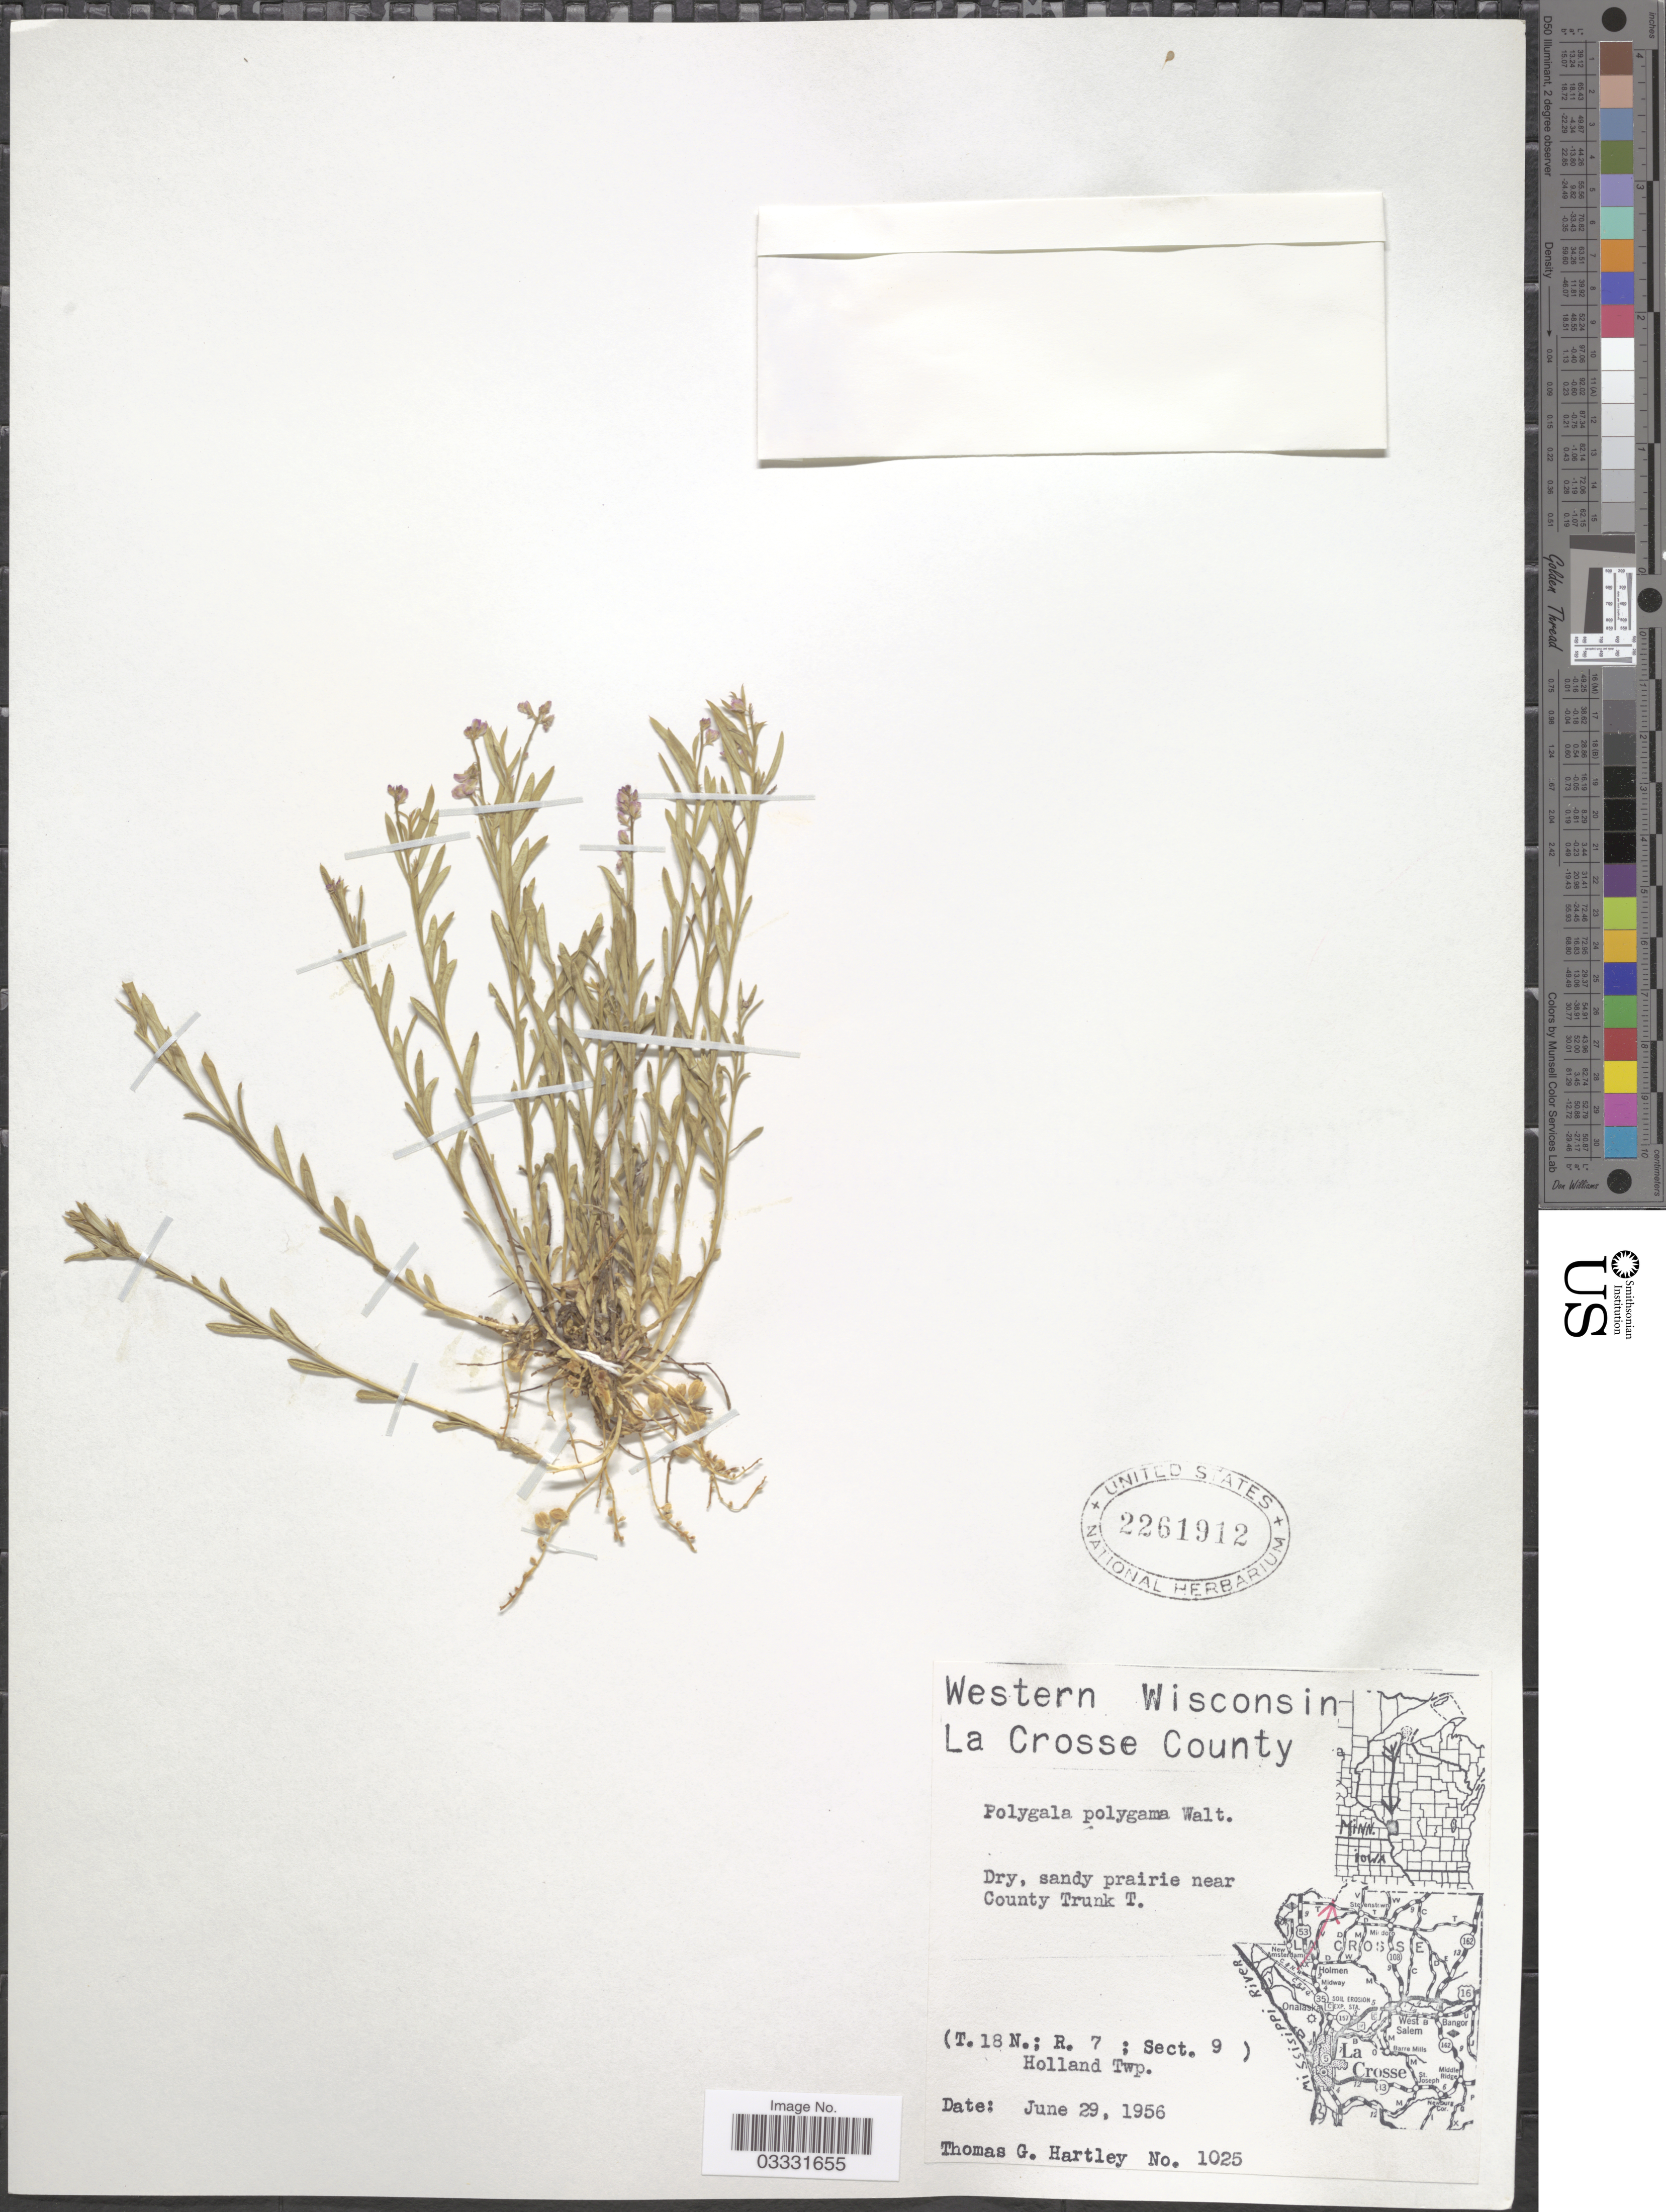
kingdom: Plantae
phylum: Tracheophyta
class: Magnoliopsida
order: Fabales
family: Polygalaceae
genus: Polygala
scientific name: Polygala polygama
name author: Walter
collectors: T. G. Hartley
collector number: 1025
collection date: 1956-06-29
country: United States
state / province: Wisconsin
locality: Western Wisconsin. La Crosse County. Sandy prairie near County Trunk T. (T.18N.; R. 7 ; Sect. 9) Holland Twp.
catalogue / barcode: US 2261912